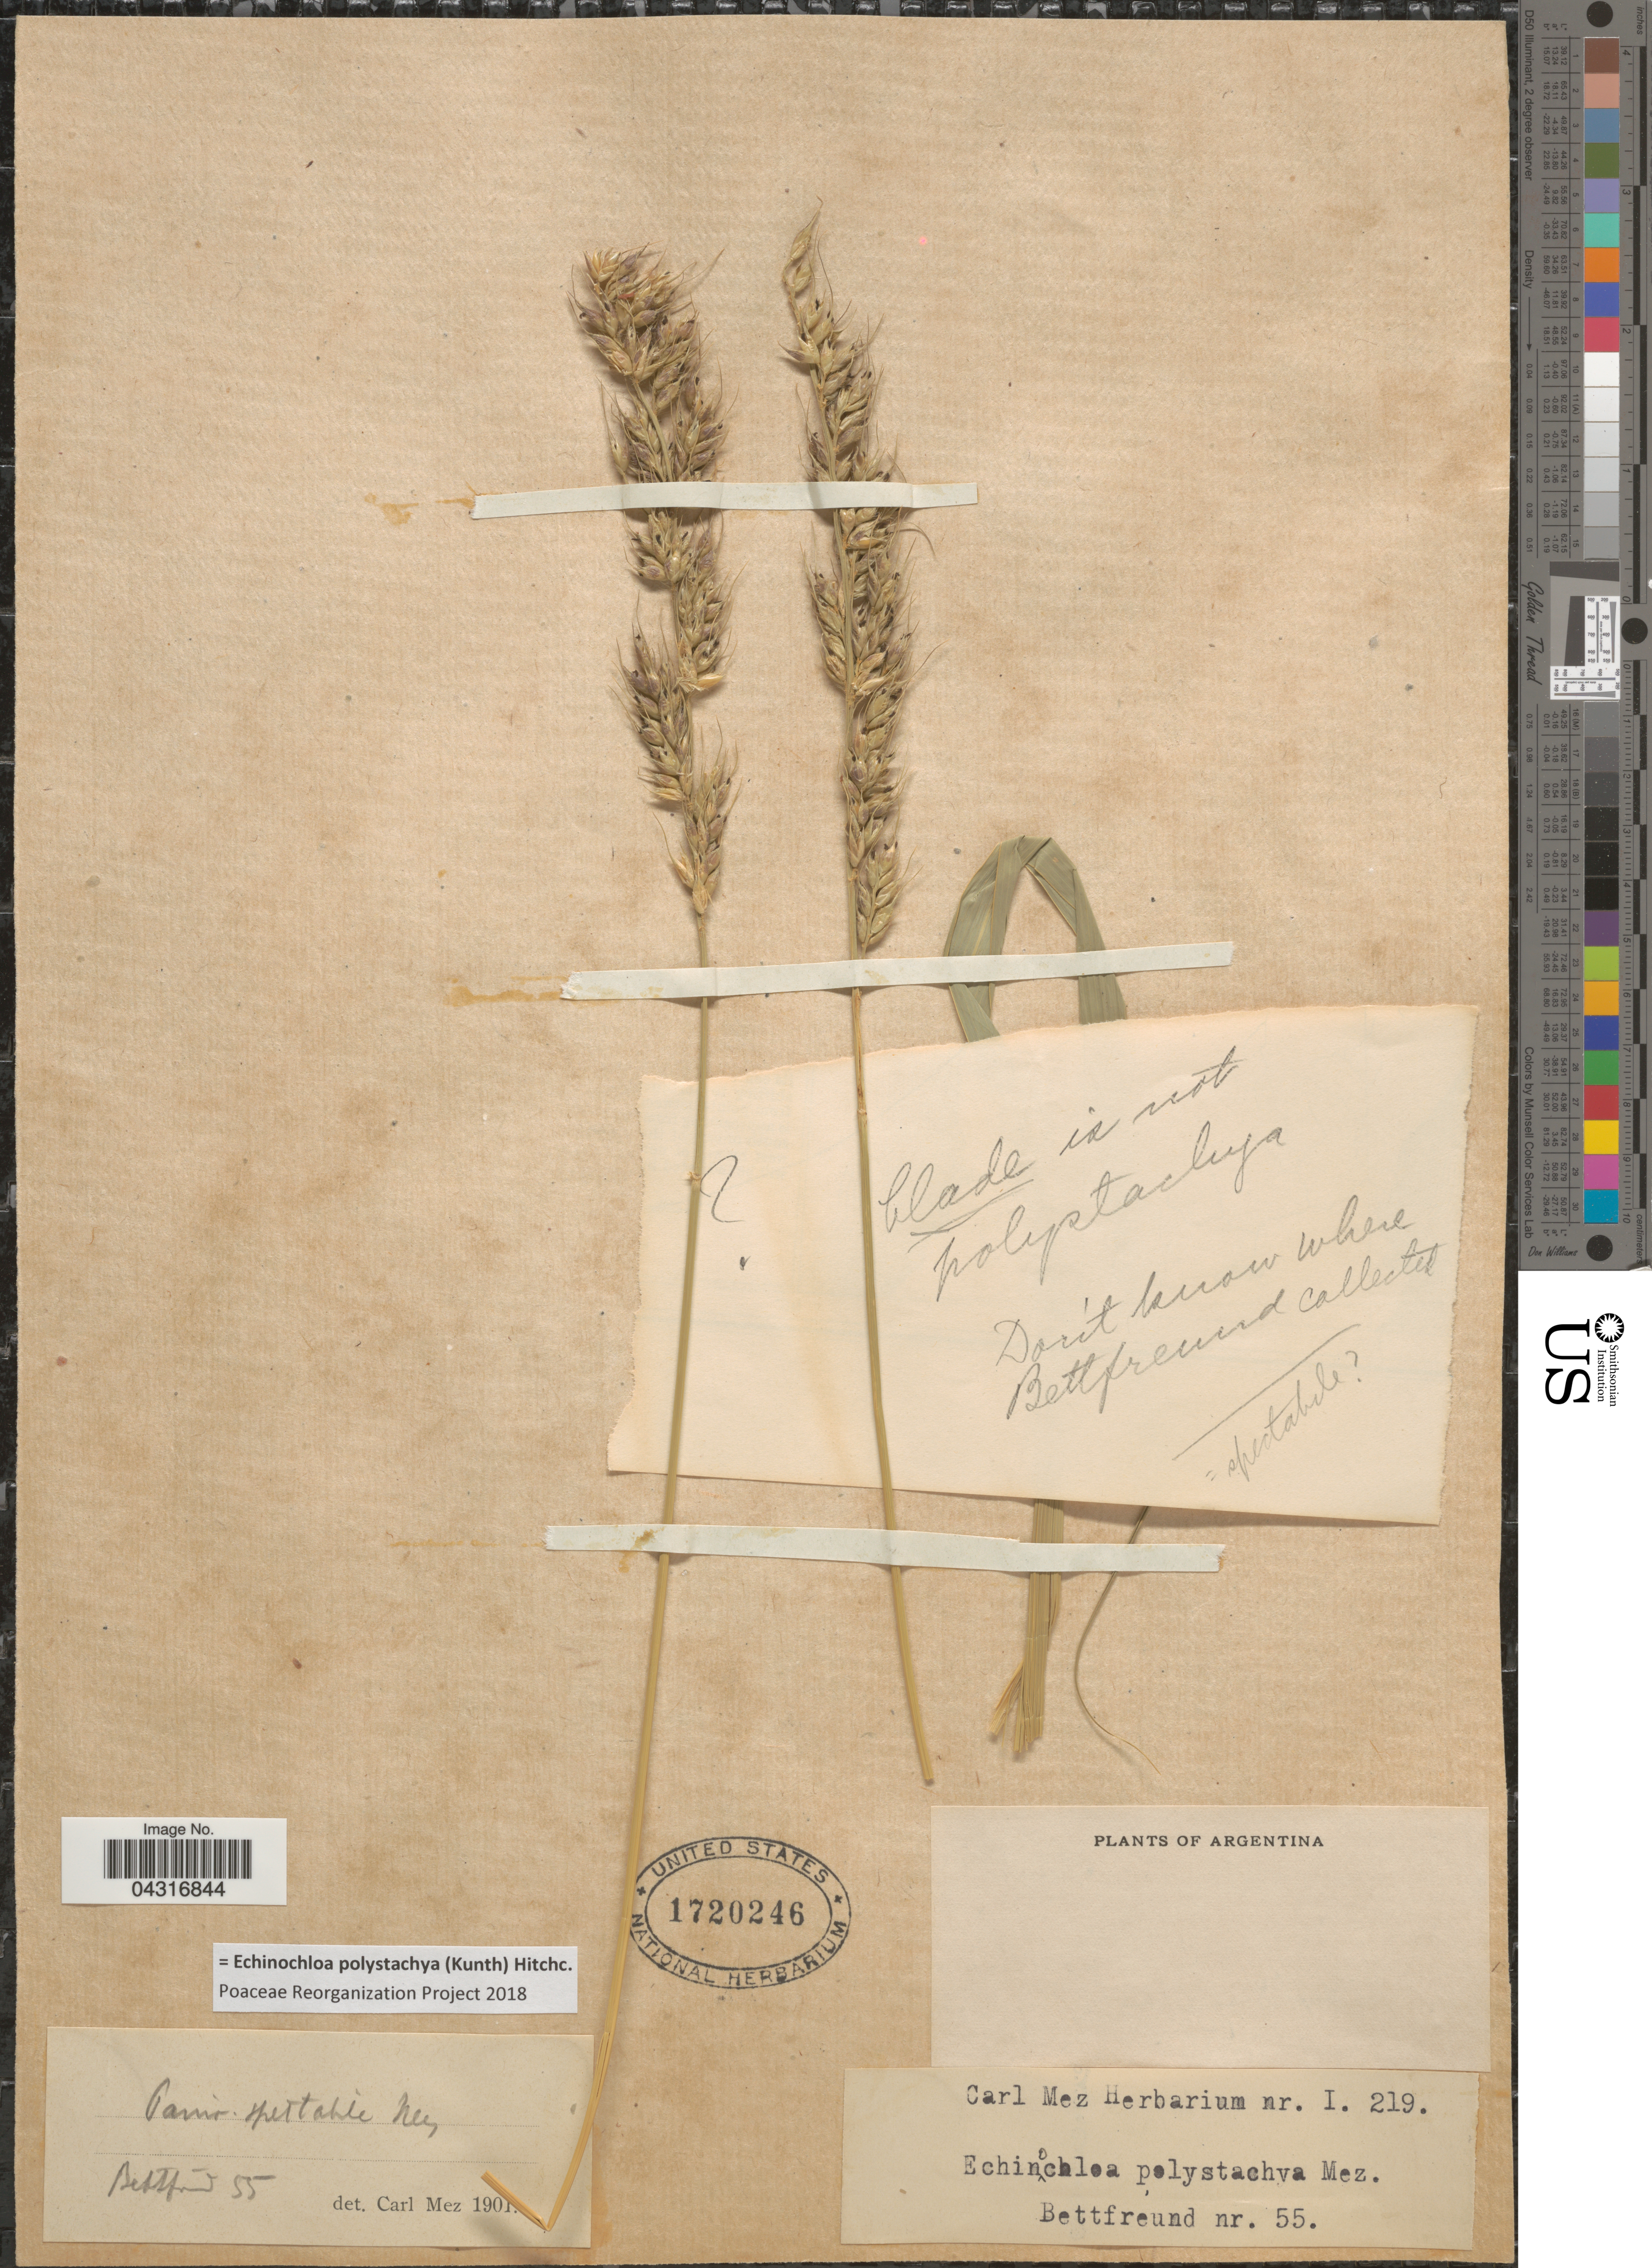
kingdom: Plantae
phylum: Tracheophyta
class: Liliopsida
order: Poales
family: Poaceae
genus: Echinochloa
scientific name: Echinochloa polystachya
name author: (Kunth) Hitchc.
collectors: Bettfreund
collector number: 55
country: Argentina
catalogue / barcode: US 1720246